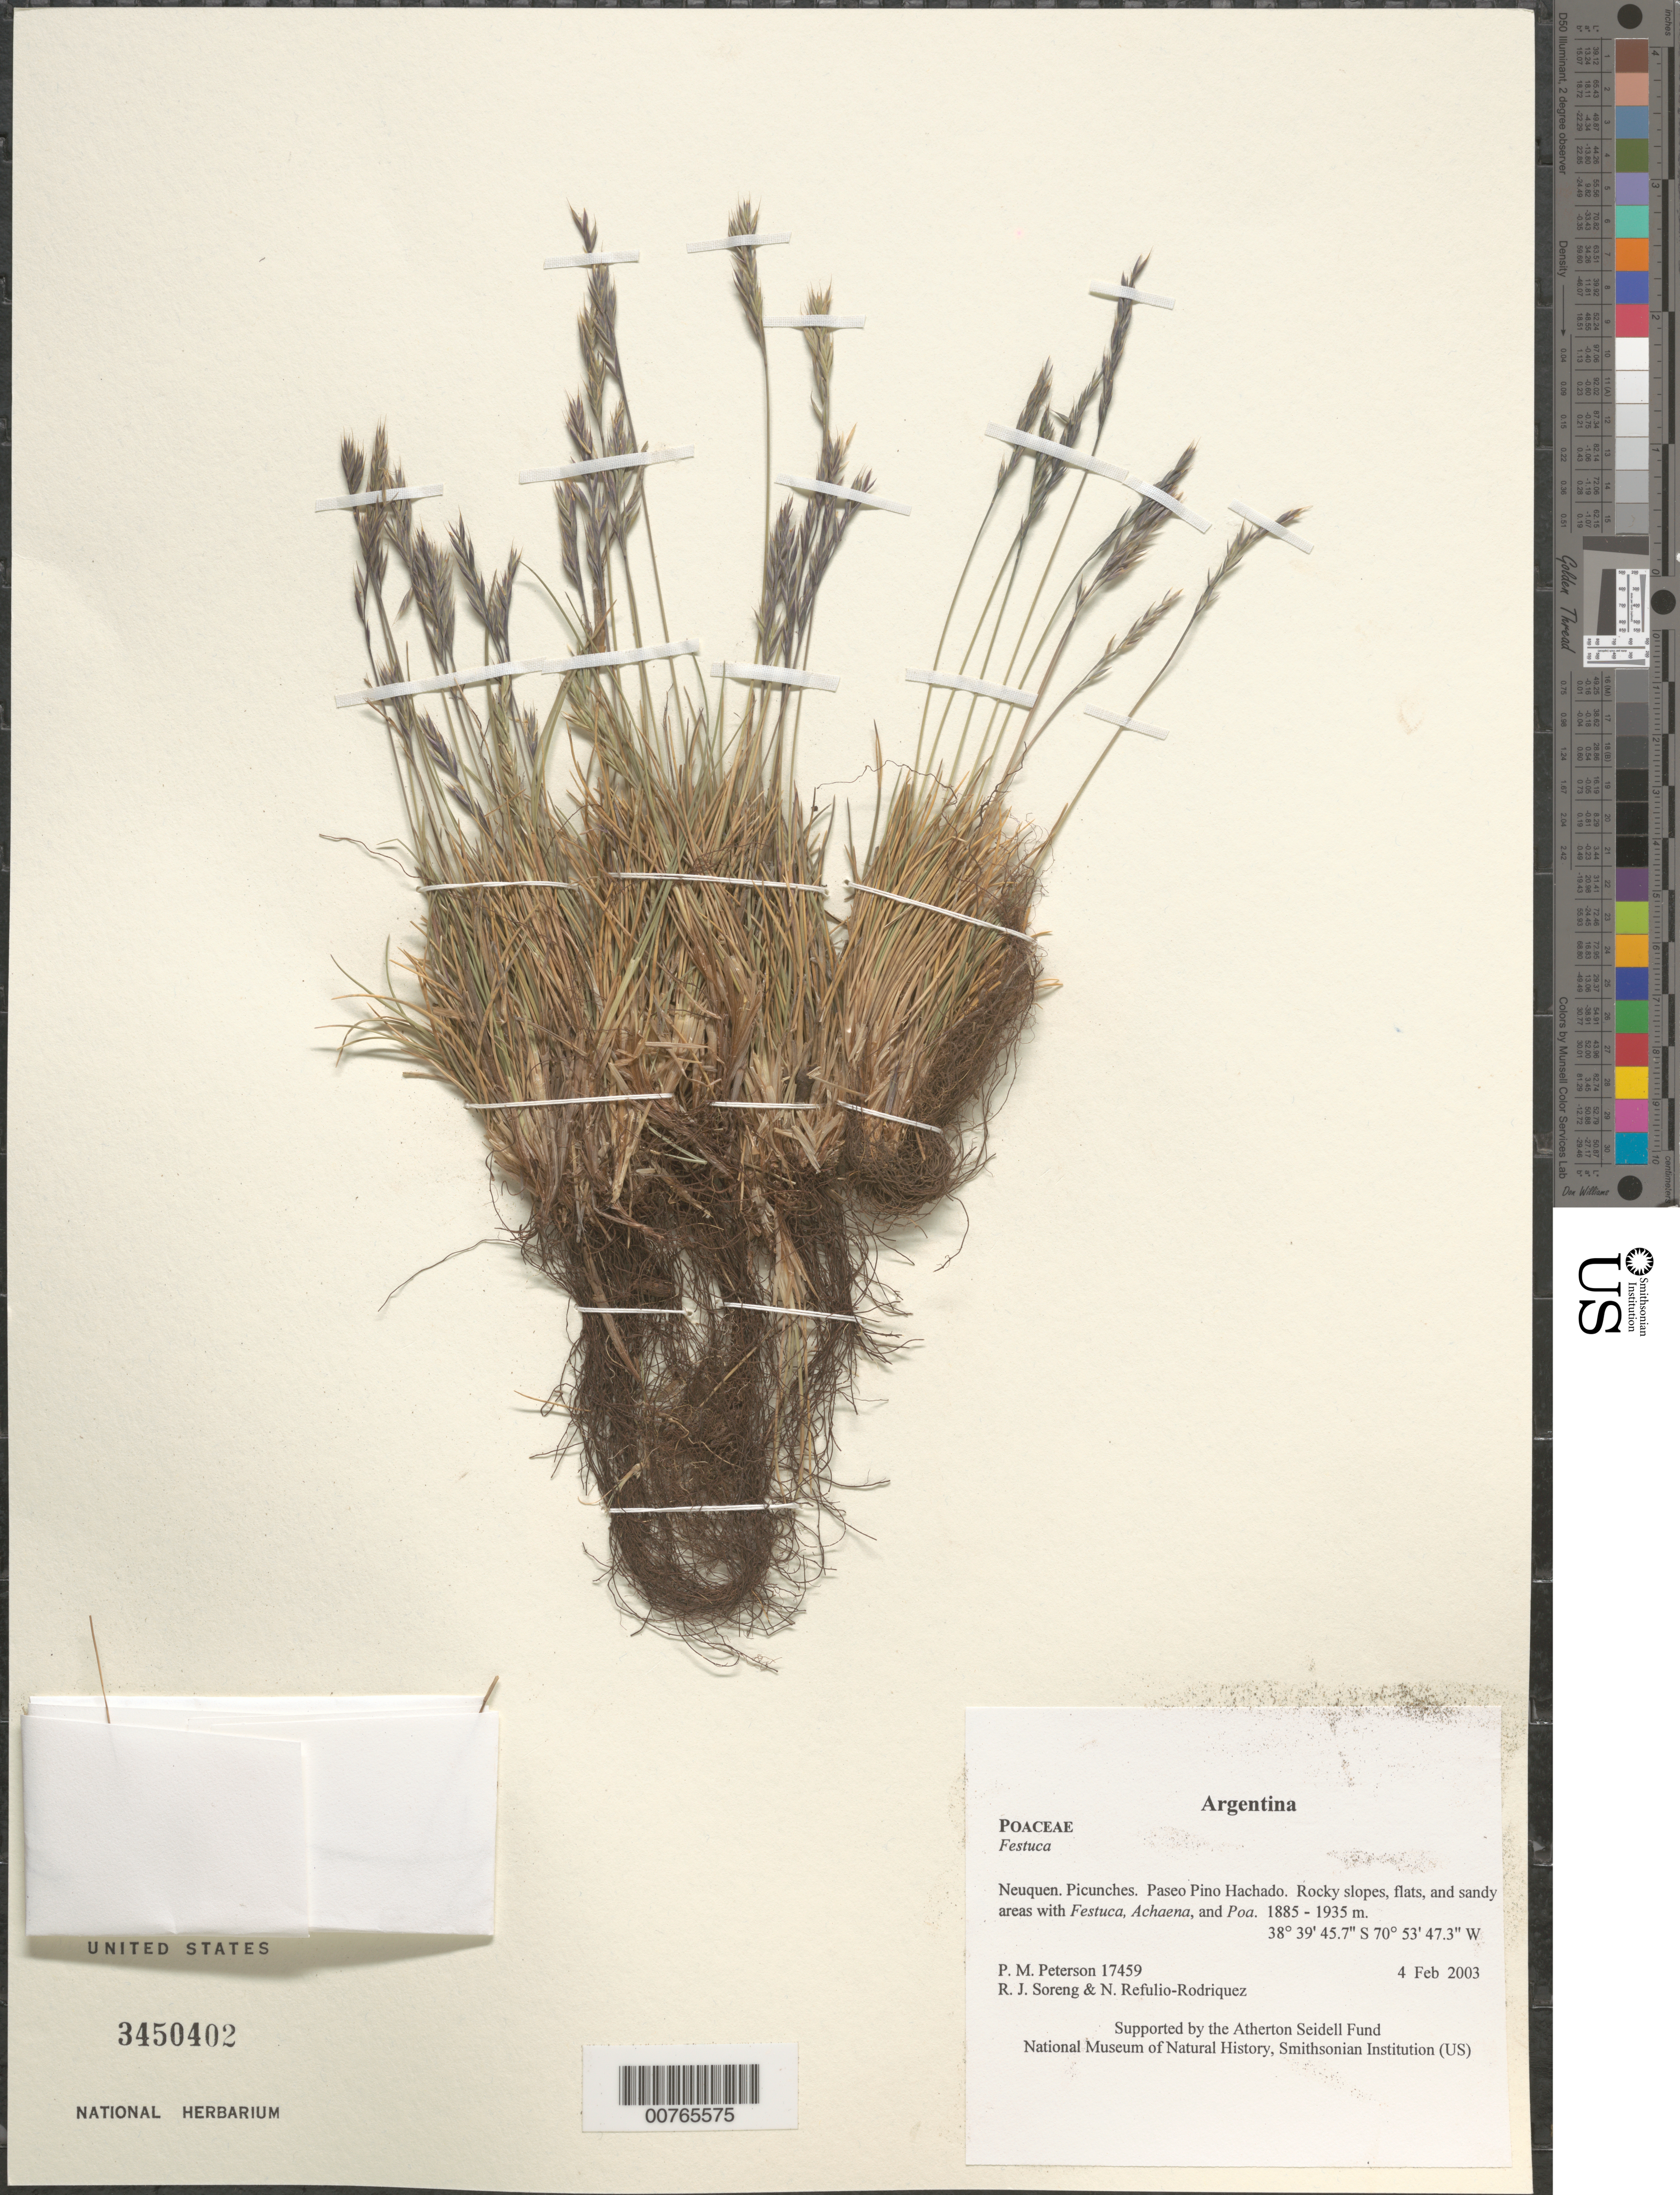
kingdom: Plantae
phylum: Tracheophyta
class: Liliopsida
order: Poales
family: Poaceae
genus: Festuca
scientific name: Festuca sp.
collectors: P. M. Peterson, R. J. Soreng & N. Refulio-Rodríguez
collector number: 17459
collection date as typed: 04 Feb 2003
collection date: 2003-02-04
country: Argentina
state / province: Neuquen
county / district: Picunches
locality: Paseo Pino Hachado. Rocky slopes, flats, and sandy areas with Festuca, Achaena, and Poa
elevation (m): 1885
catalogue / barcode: US 3450402